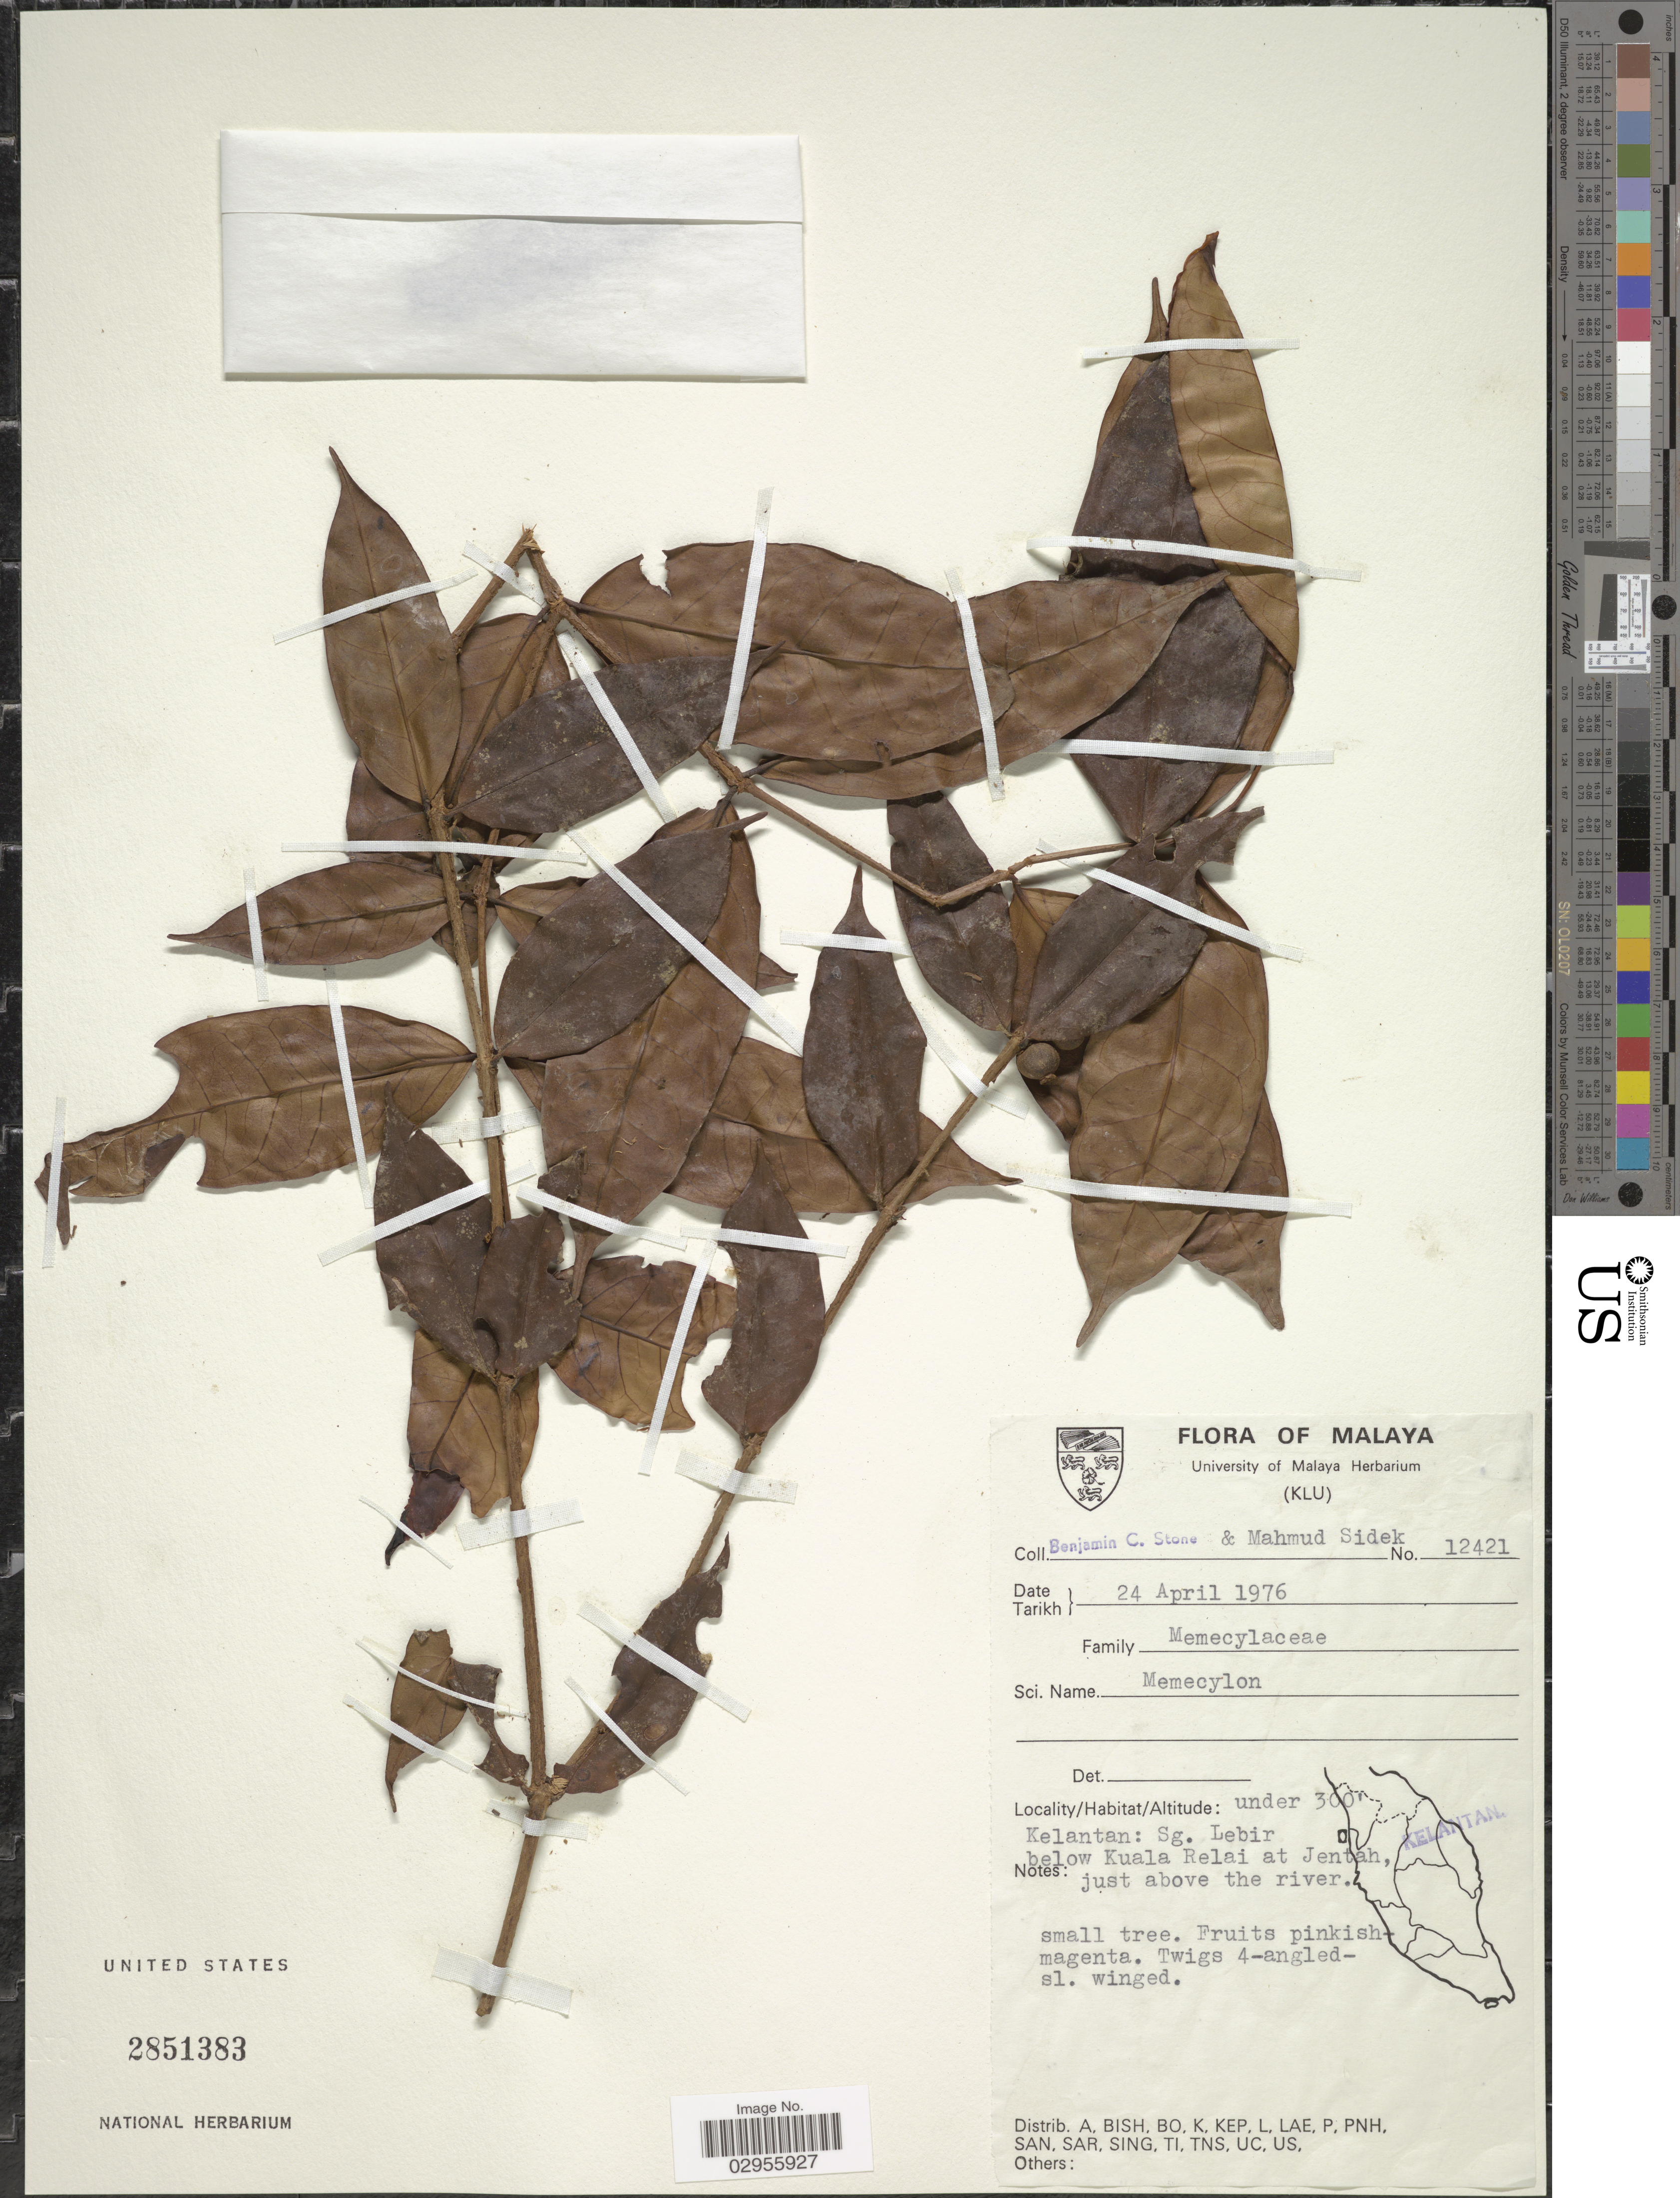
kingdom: Plantae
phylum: Tracheophyta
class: Magnoliopsida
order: Myrtales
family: Melastomataceae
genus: Memecylon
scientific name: Memecylon sp.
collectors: B. C. Stone & M. Sidek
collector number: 12421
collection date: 1976-04-24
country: Malaysia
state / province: Kelantan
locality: Malaya. Sg. Lebir below Kuala Relai at Jentah, just above the river.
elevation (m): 91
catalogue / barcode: US 2851383